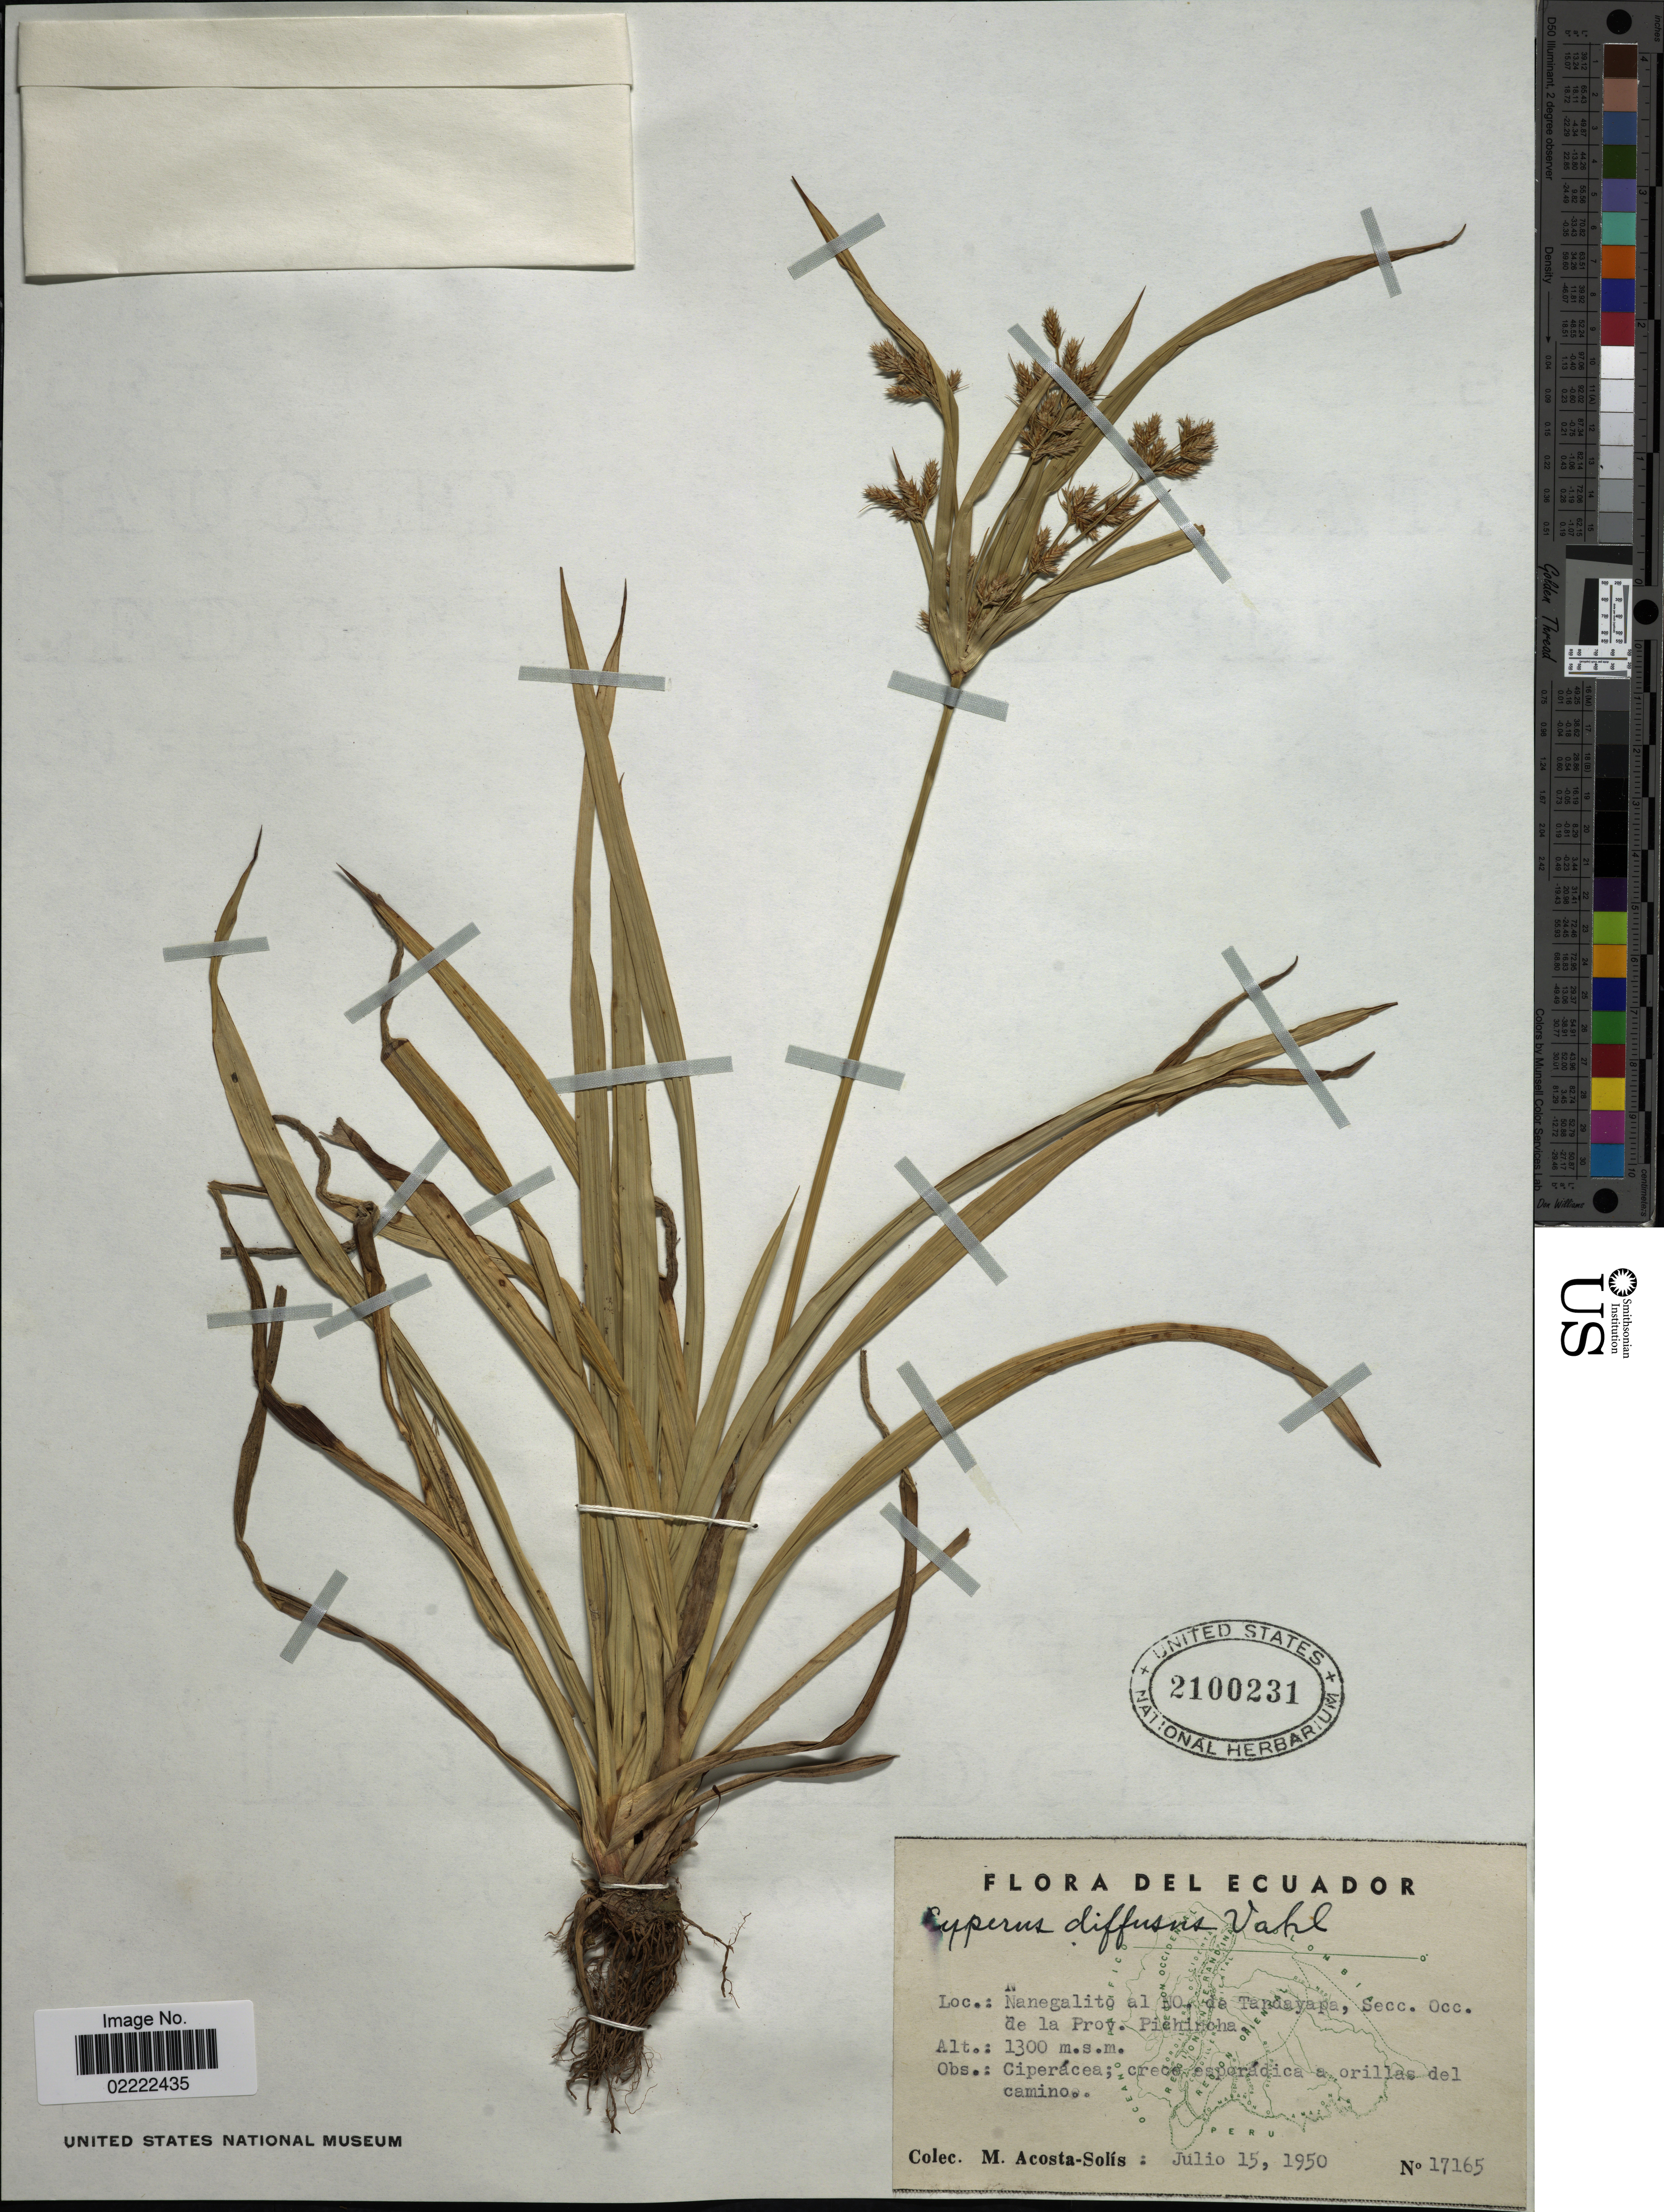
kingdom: Plantae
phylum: Tracheophyta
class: Liliopsida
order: Poales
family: Cyperaceae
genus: Cyperus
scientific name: Cyperus laxus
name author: Lam.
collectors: M. Acosta Solis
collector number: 17165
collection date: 1950-07-15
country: Ecuador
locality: Nanegalito al NO. de Tandayapa, Secc. Occ. de la Prov. Pichincha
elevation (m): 1300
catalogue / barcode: US 2100231